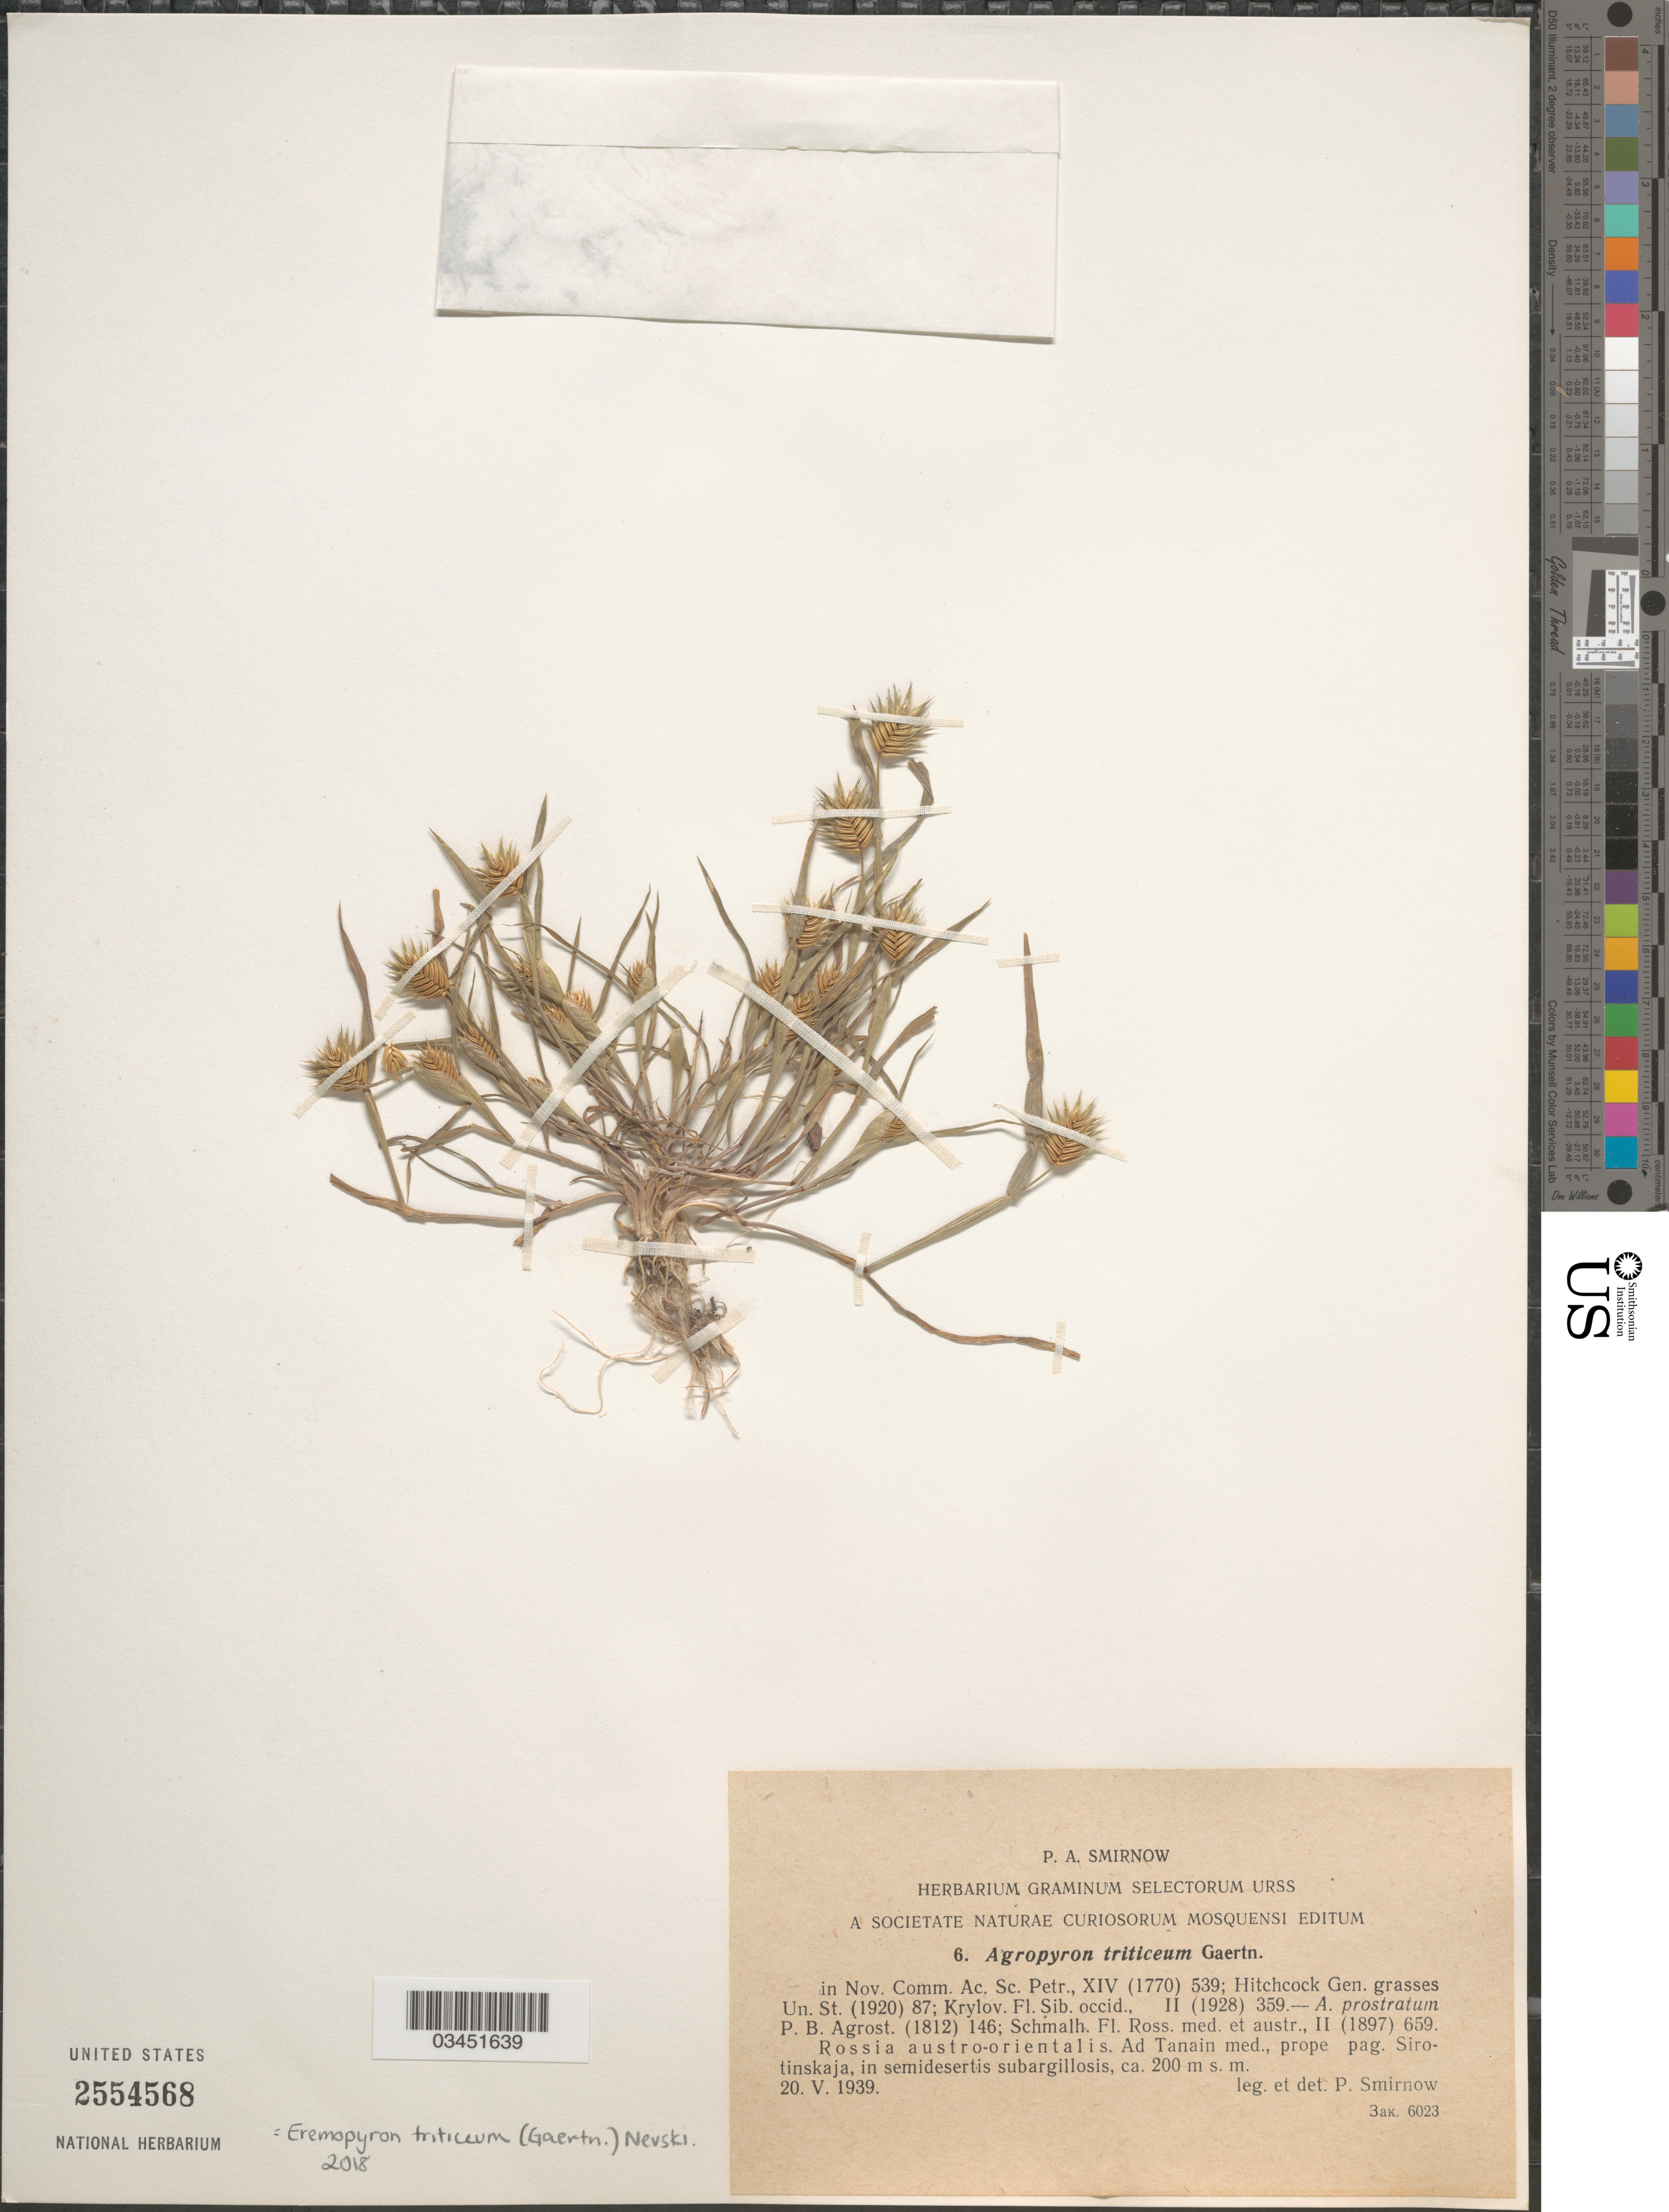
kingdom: Plantae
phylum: Tracheophyta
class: Liliopsida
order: Poales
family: Poaceae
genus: Eremopyrum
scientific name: Eremopyrum triticeum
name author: (Gaertn.) Nevski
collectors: P. Smirnow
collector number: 6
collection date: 1939-05-20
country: Russian Federation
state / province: Volgograd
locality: Rossia austro-orientalis. Ad Tanain med., prope pag. Sirotinskaja, in semidesertis subargillosis.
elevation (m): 200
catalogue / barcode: US 2554568